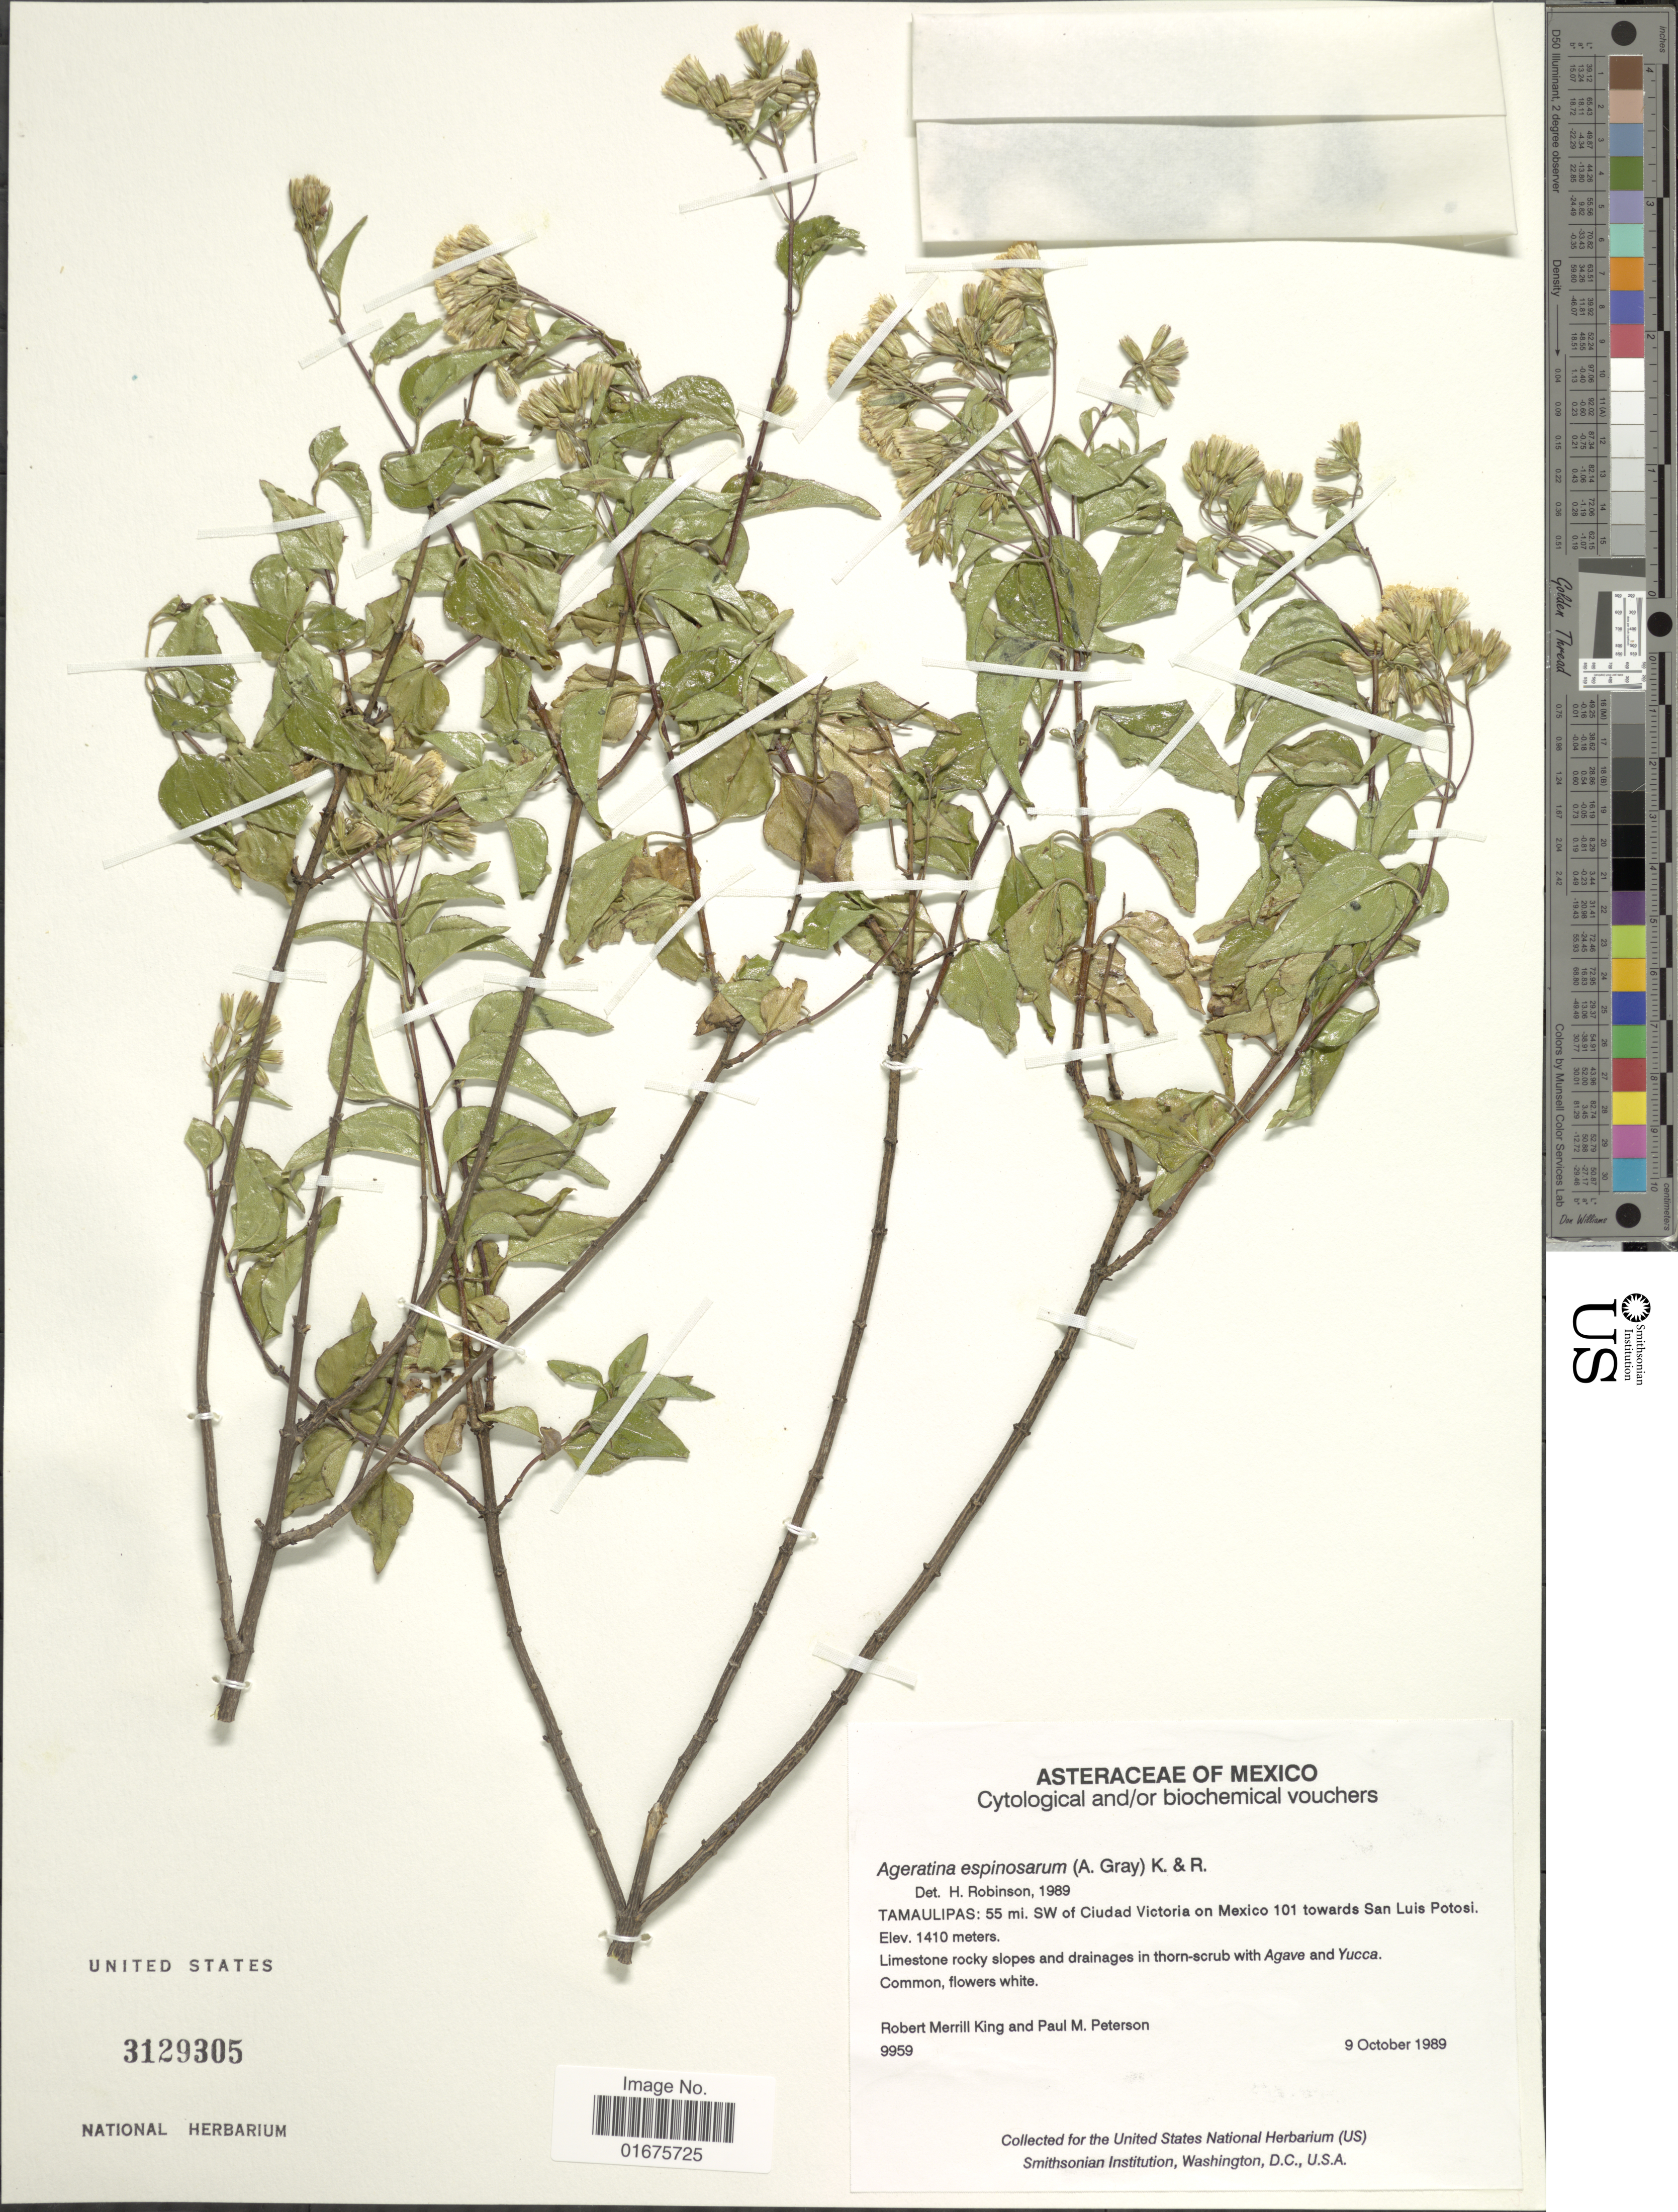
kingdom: Plantae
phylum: Tracheophyta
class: Magnoliopsida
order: Asterales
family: Asteraceae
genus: Ageratina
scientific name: Ageratina espinosarum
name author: (A. Gray) R.M. King & H. Rob.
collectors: R. M. King & P. M. Peterson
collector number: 9959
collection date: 1989-10-09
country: Mexico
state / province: Tamaulipas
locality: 55 mi. SW of Ciudad Victoria on Mexico 101 towards San Luis Potosi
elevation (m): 1410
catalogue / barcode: US 3129305